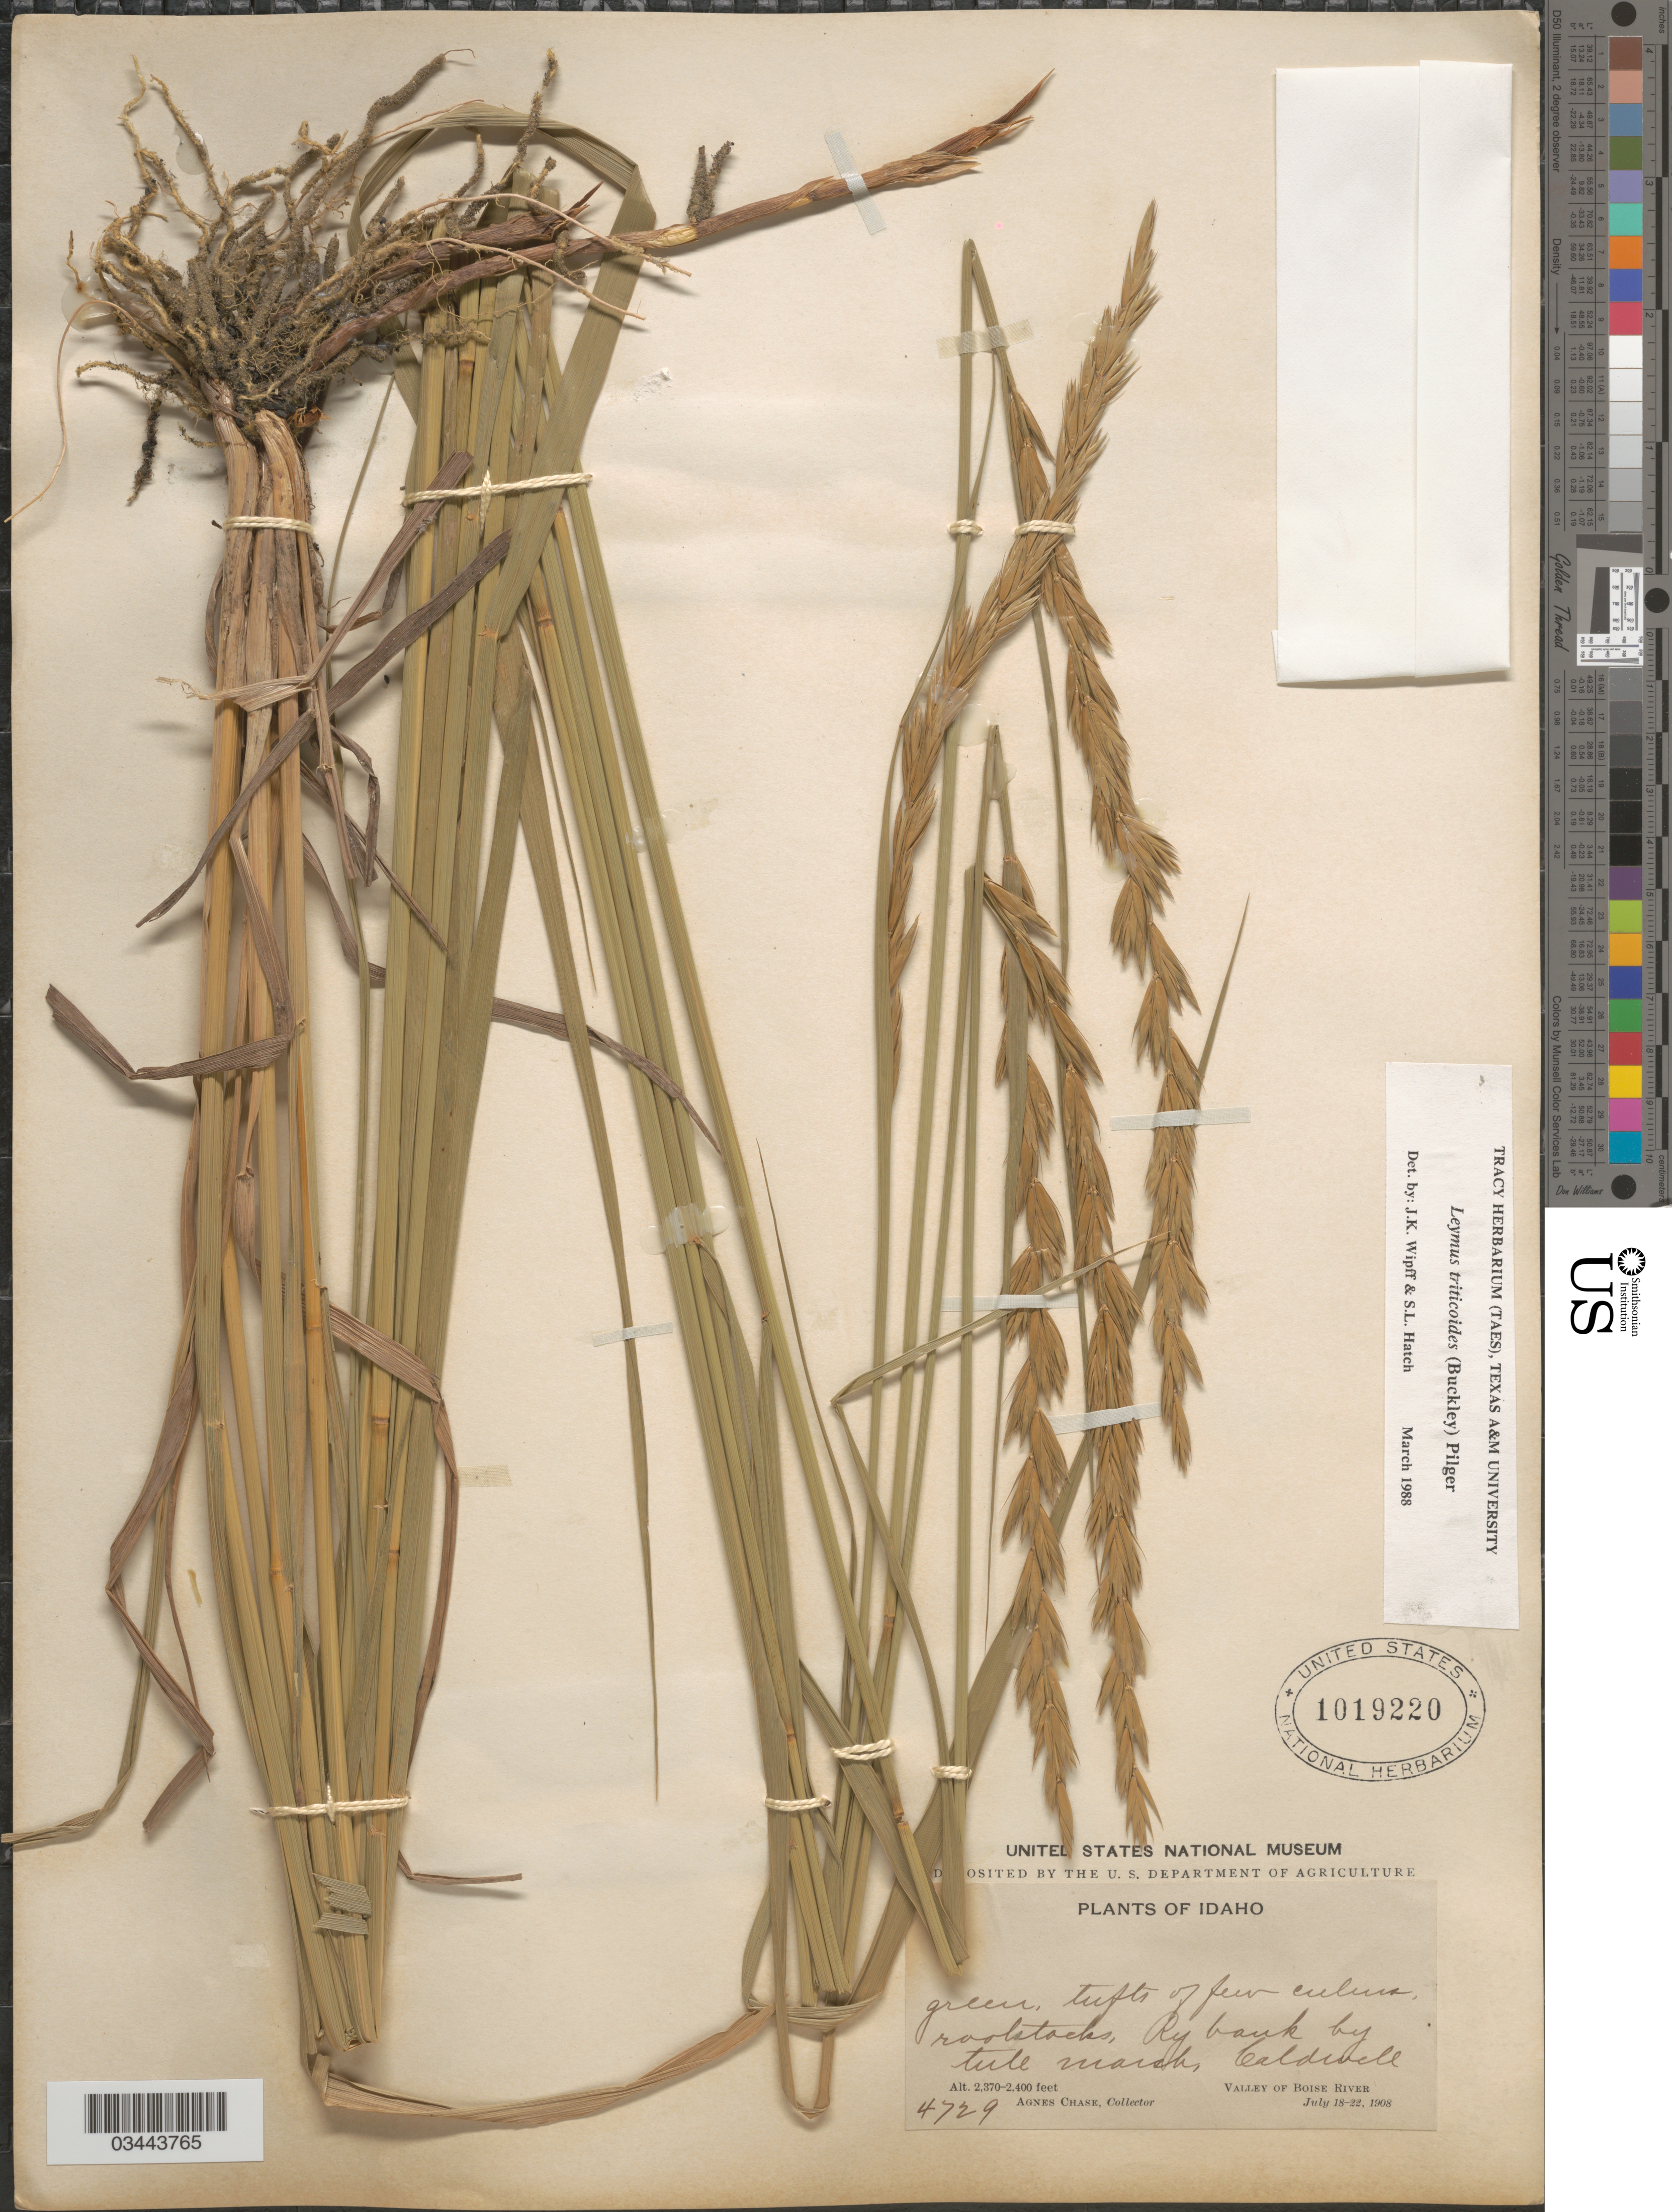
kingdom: Plantae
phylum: Tracheophyta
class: Liliopsida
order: Poales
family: Poaceae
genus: Leymus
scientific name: Leymus triticoides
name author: (Buckley) Pilg.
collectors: A. Chase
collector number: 4729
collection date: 1908-07-18/1908-07-22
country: United States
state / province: Idaho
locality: Rootstocks, Ry bank by tule marsh, Caldwell. Valley of Boise River.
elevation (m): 722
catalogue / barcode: US 1019220